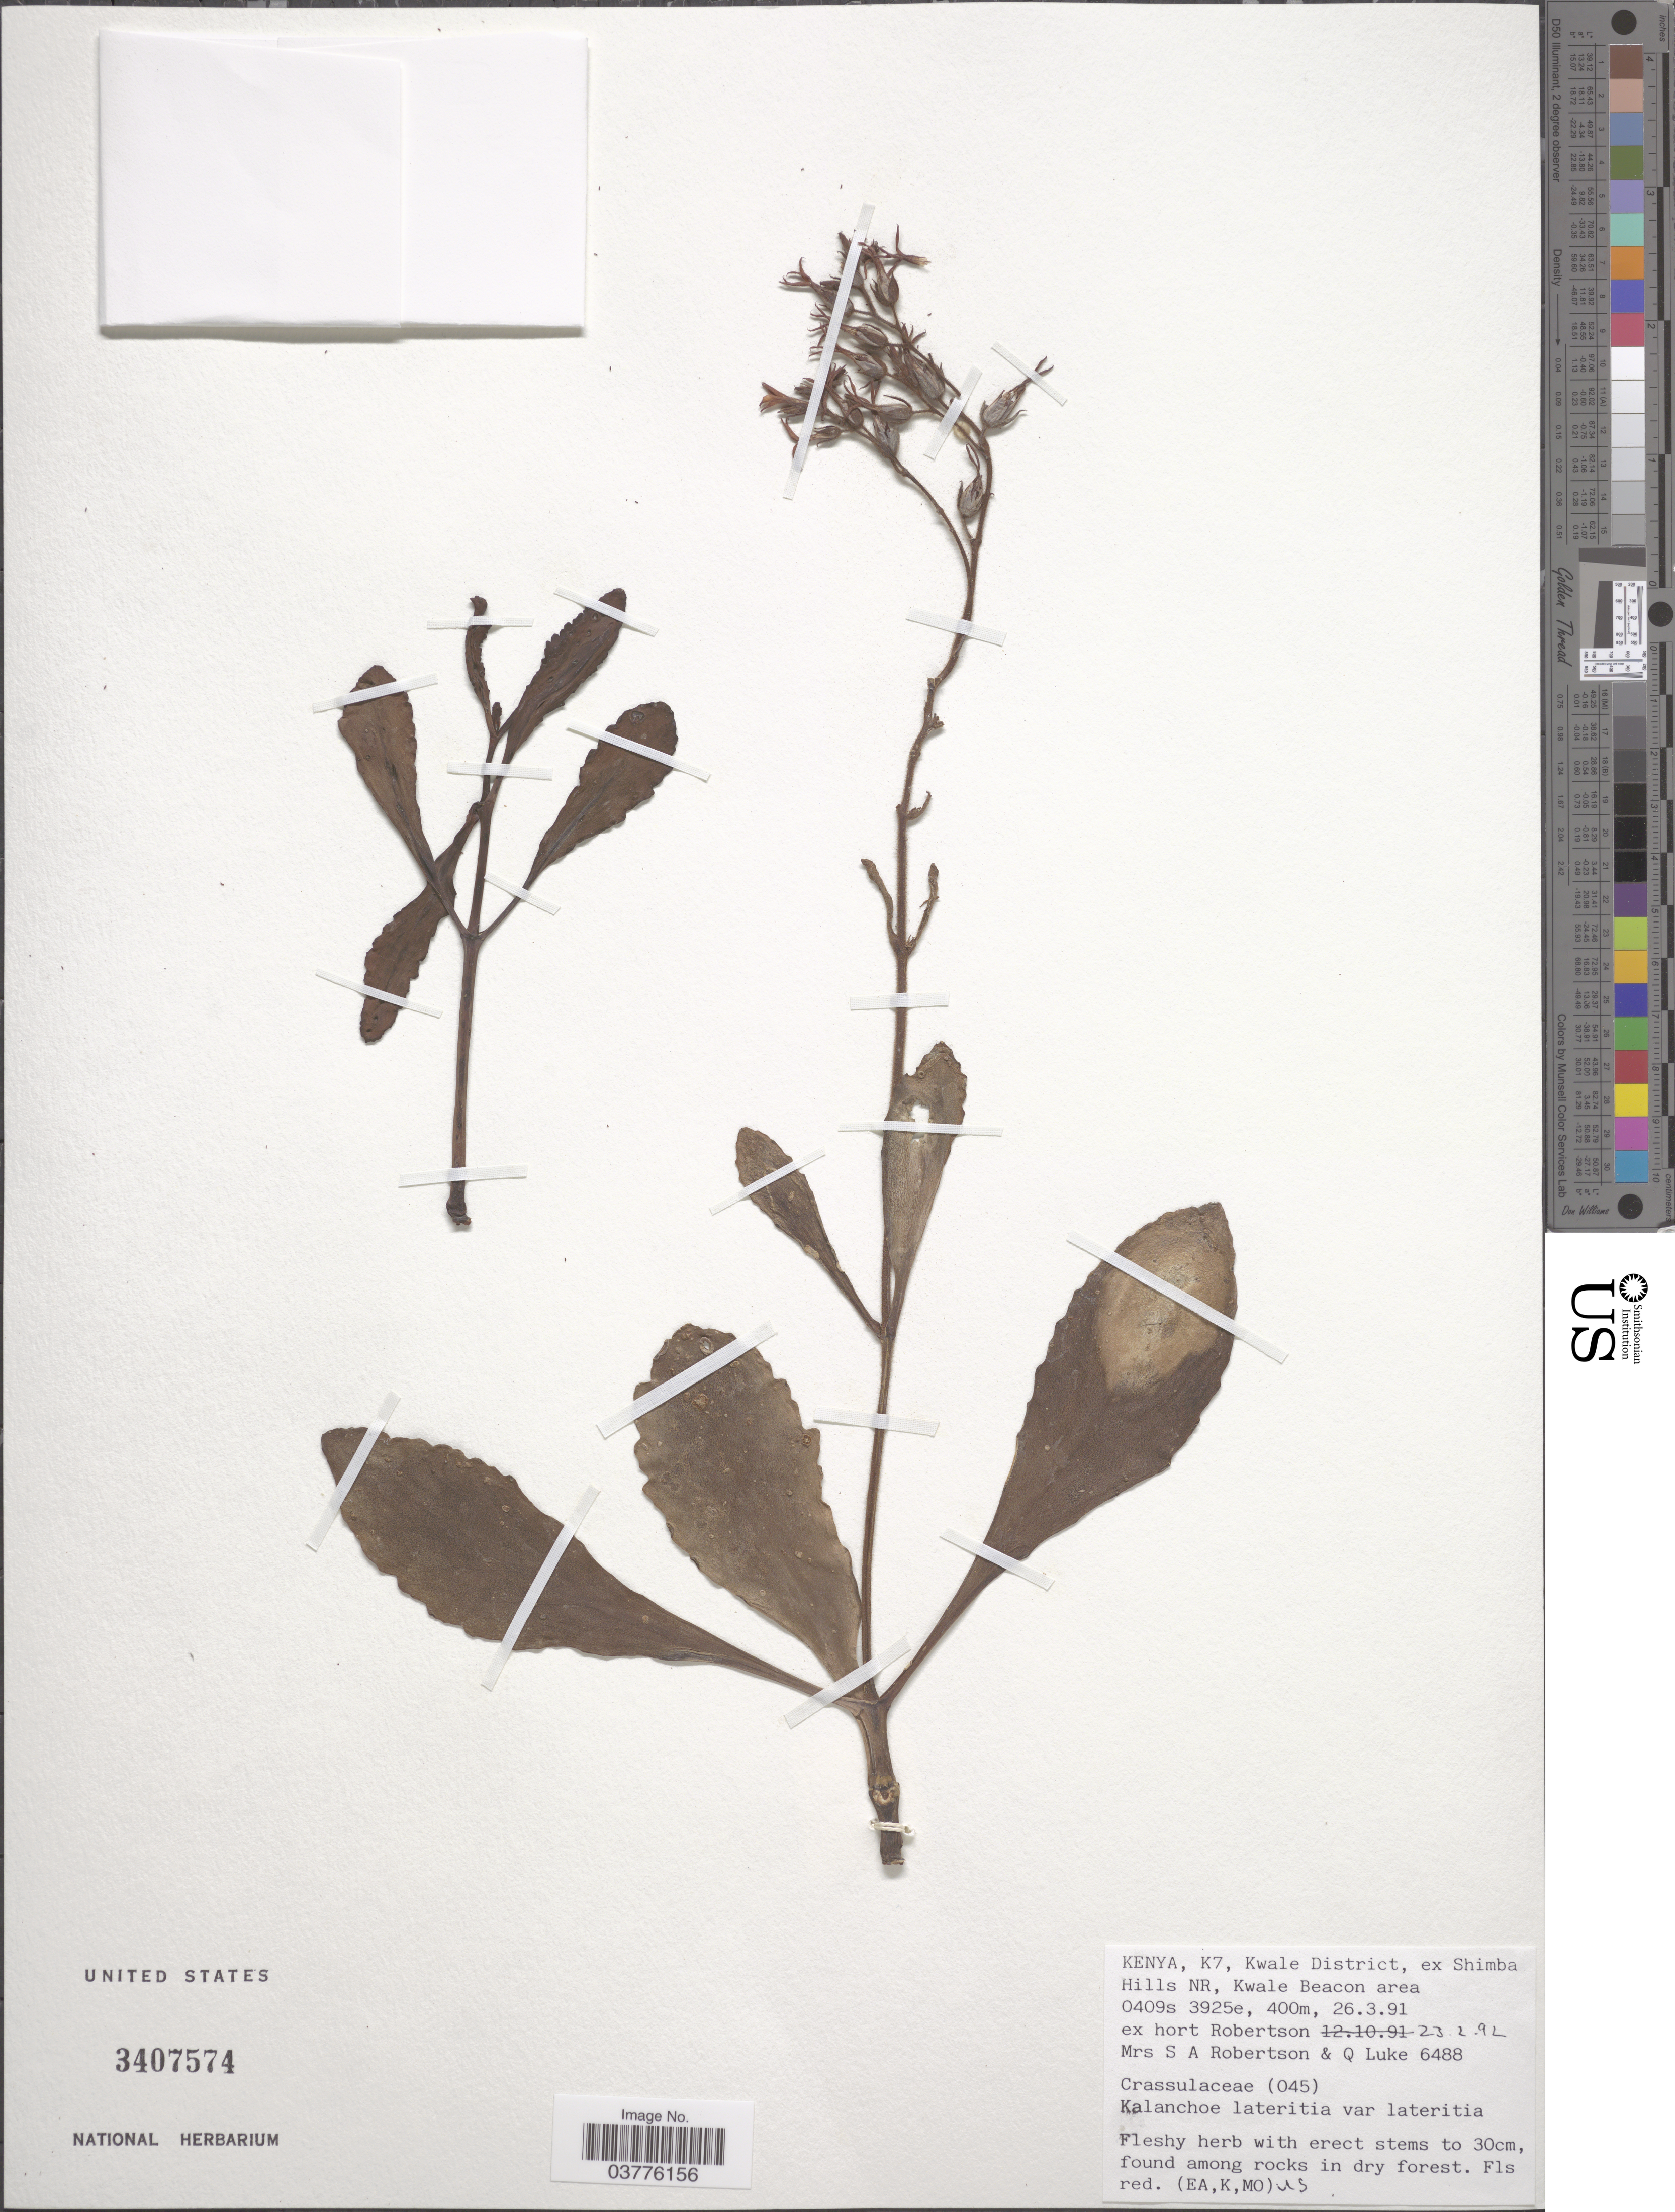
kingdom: Plantae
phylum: Tracheophyta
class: Magnoliopsida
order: Saxifragales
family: Crassulaceae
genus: Kalanchoe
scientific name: Kalanchoe lateritia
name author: Engl.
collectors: S. Robertson & Q. Luke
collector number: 6488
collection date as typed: Transcribed d/m/y: 23/2/92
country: Kenya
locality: Ex hort Robertson?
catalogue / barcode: US 3407574